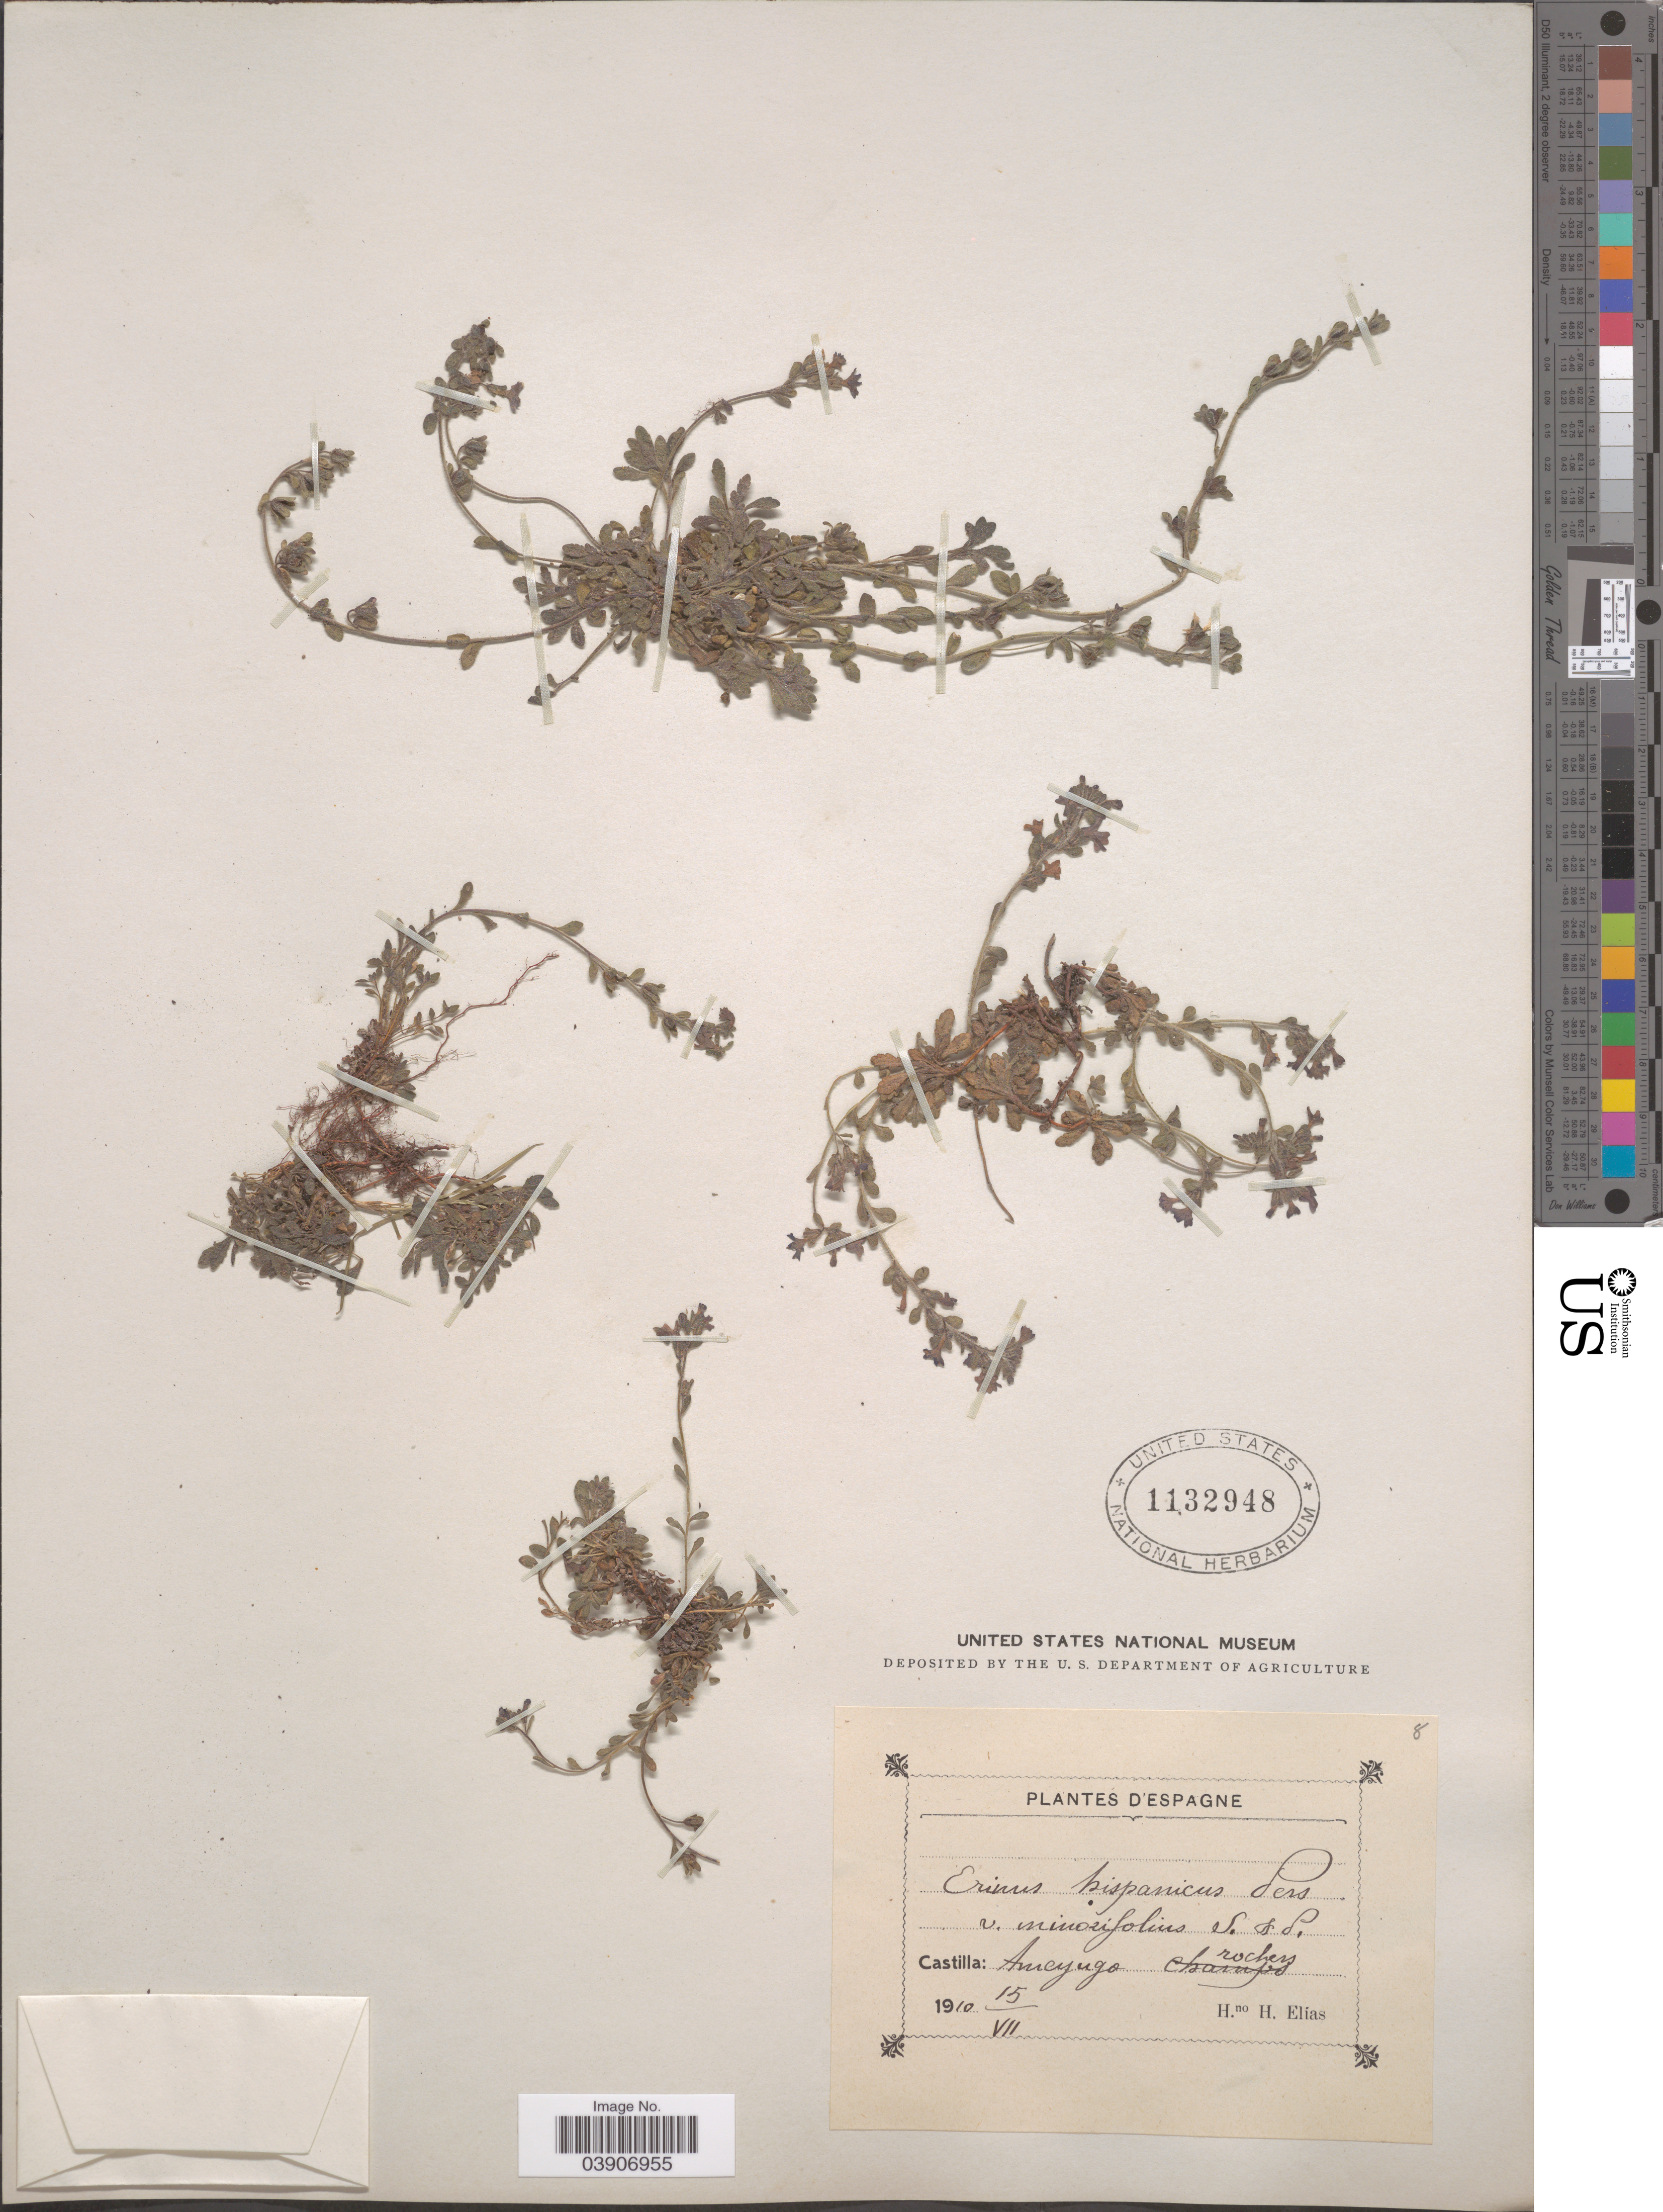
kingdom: Plantae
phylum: Tracheophyta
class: Magnoliopsida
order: Lamiales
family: Plantaginaceae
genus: Erinus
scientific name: Erinus hispanicus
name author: Pers.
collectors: Bro. Elias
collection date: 1910-07-15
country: Spain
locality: Castilla: Ameyugo rochers.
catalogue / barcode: US 1132948